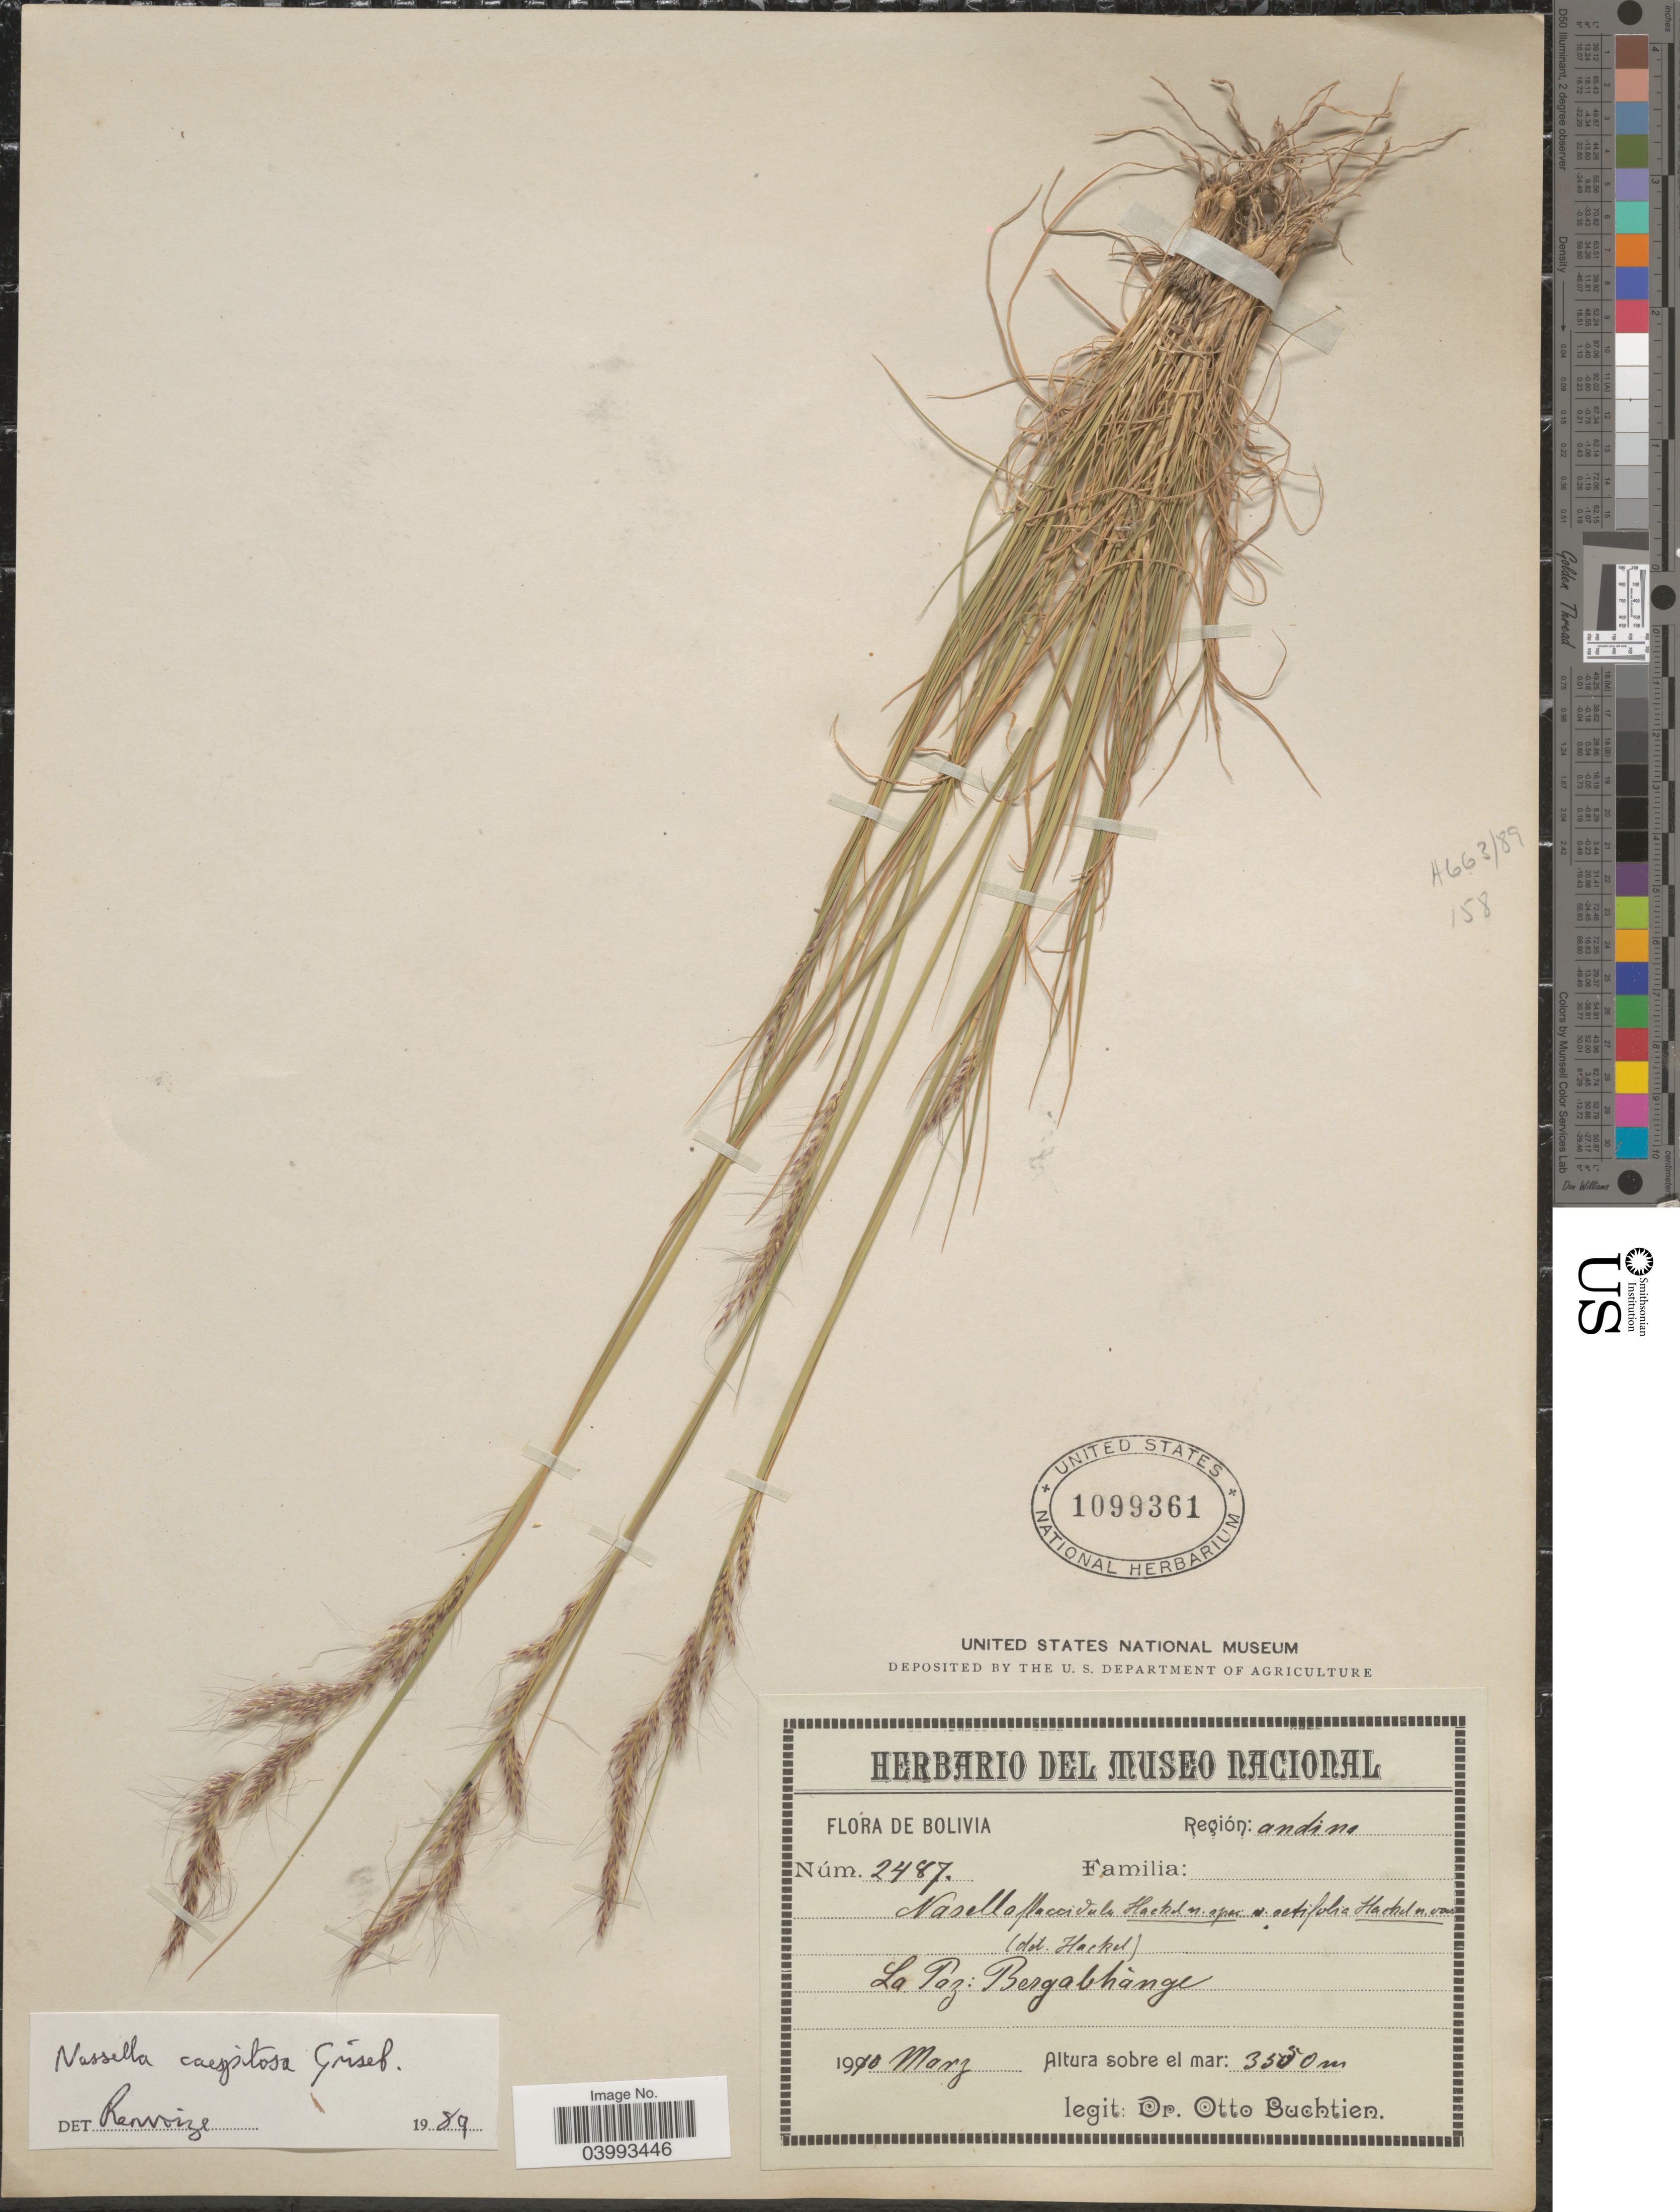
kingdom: Plantae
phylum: Tracheophyta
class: Liliopsida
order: Poales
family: Poaceae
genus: Nassella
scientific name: Nassella caespitosa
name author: Griseb.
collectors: O. Buchtien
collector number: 2487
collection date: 1910-03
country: Bolivia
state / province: La Paz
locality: Región: andina. La Paz: Bergabhãnge.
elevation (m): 3550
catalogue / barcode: US 1099361